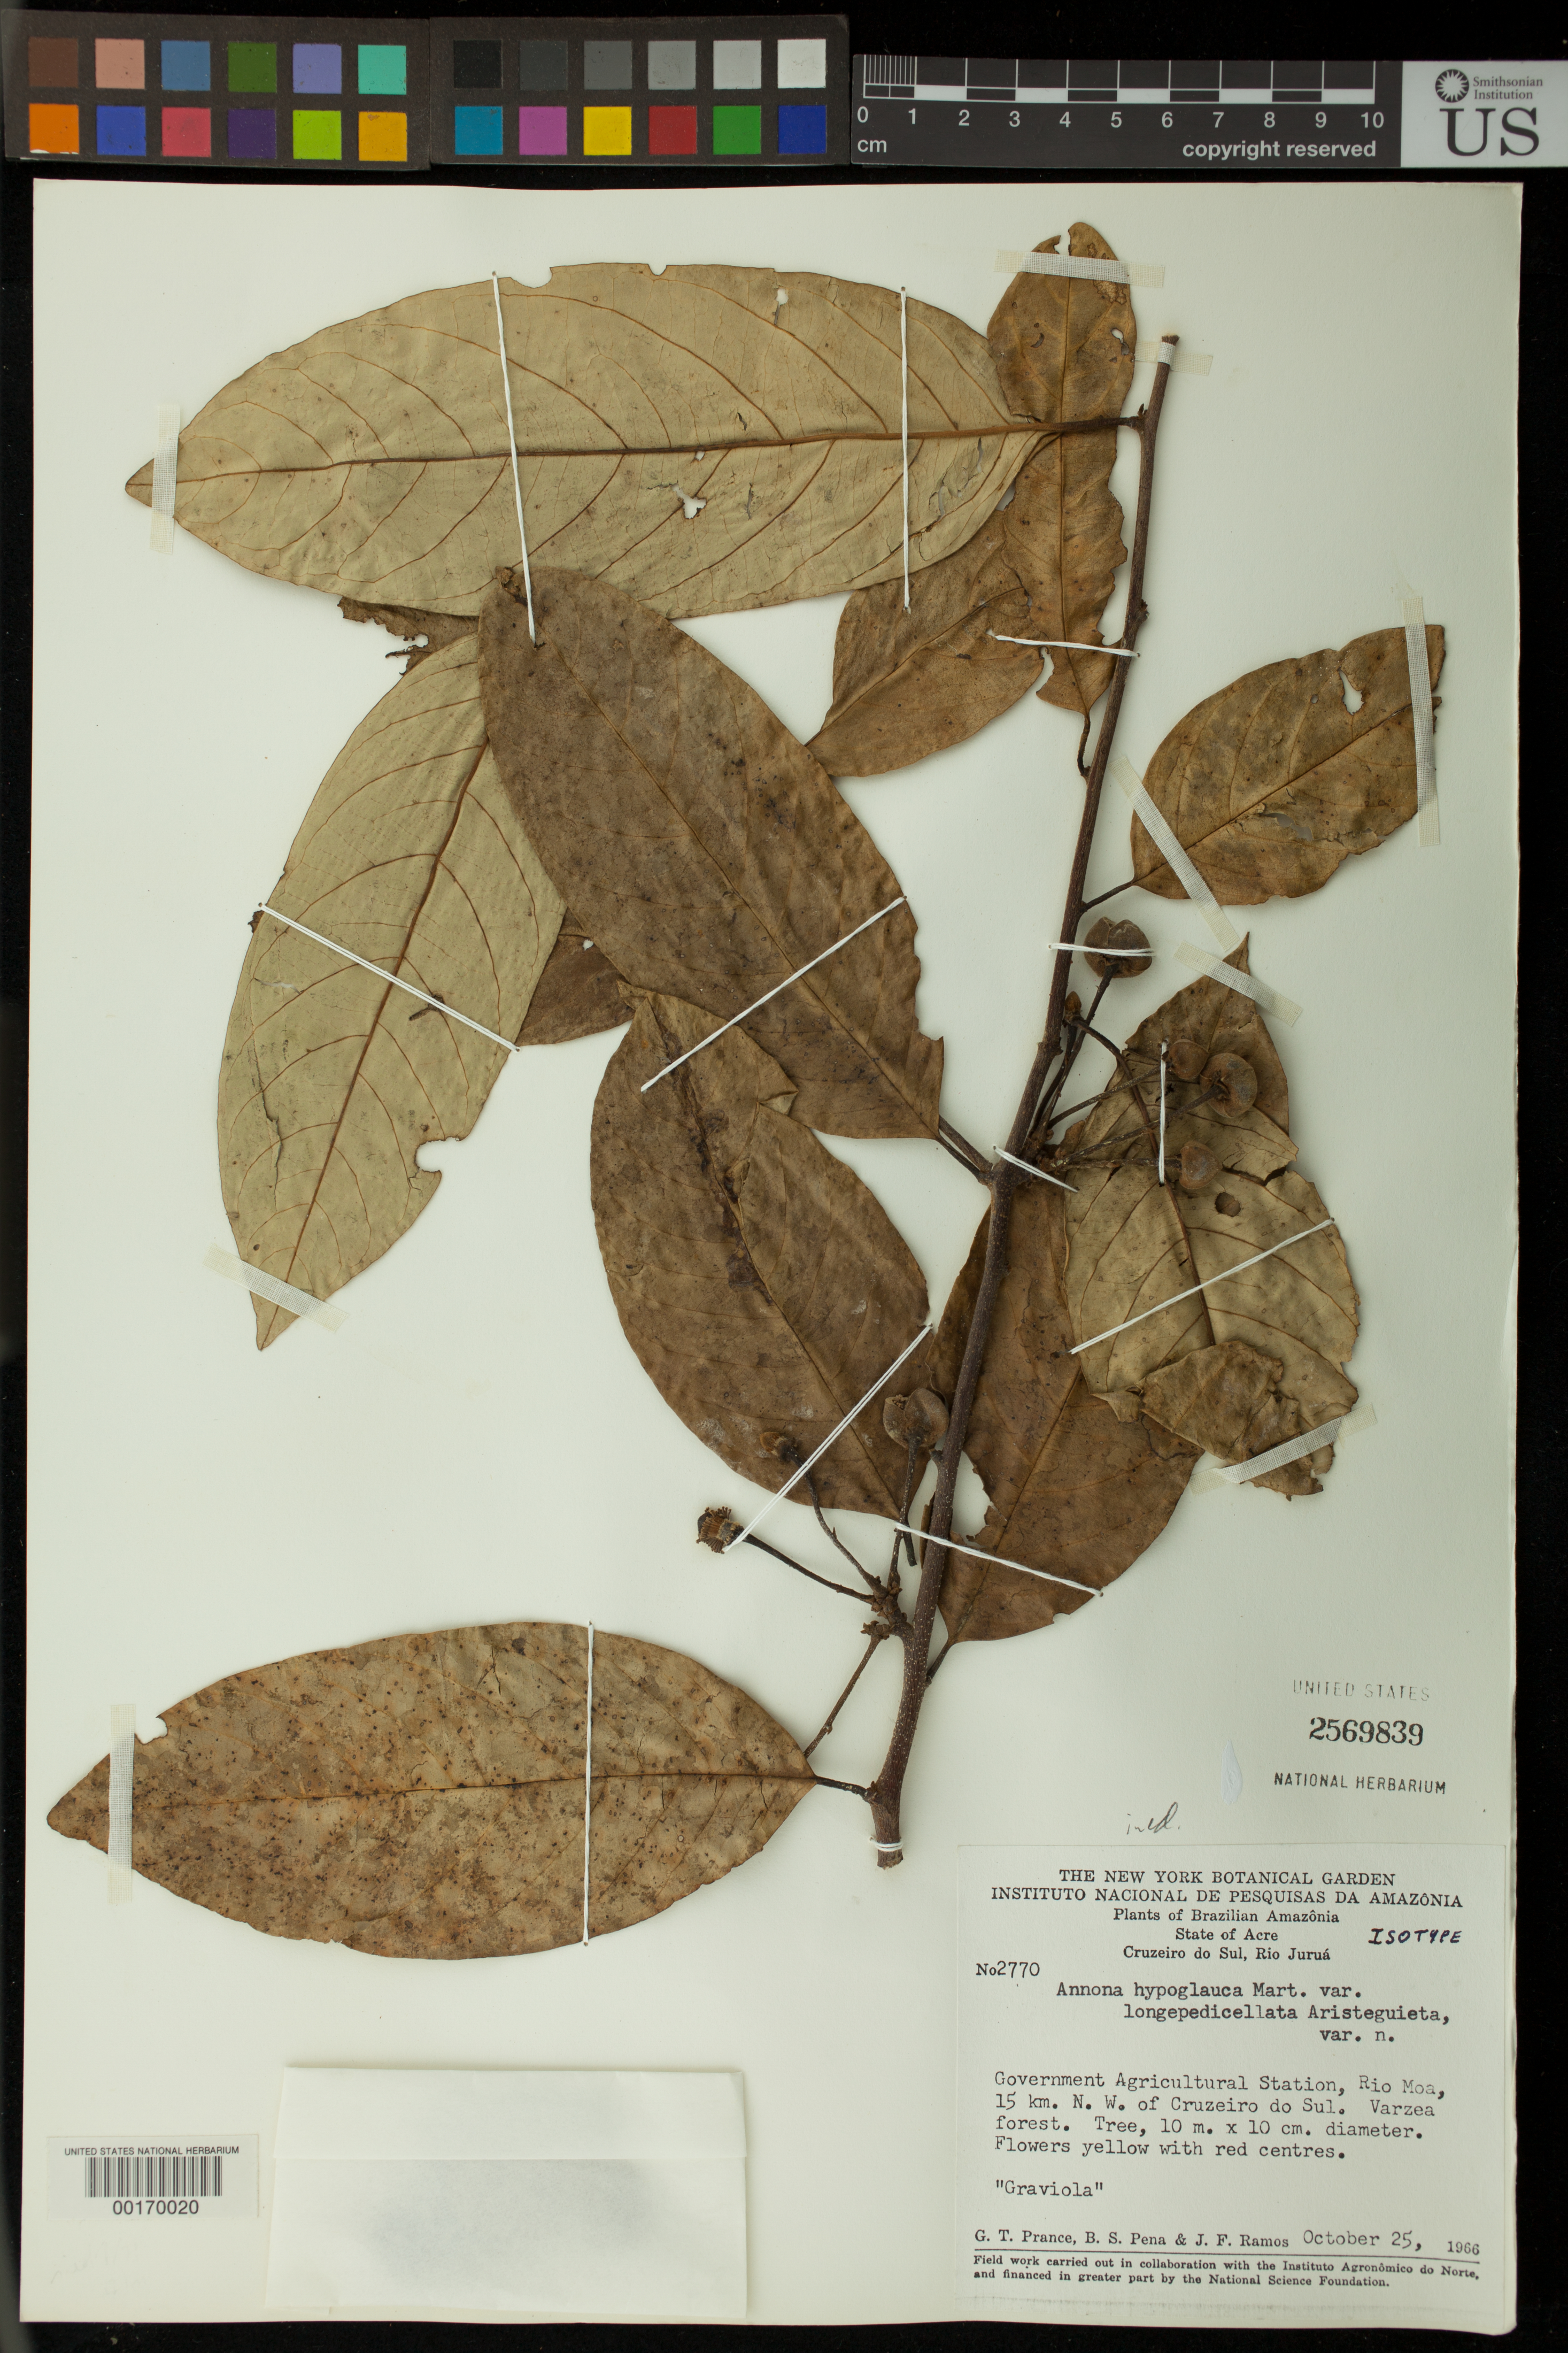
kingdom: Plantae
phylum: Tracheophyta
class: Magnoliopsida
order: Magnoliales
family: Annonaceae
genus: Annona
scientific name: Annona hypoglauca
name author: Mart.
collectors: G. T. Prance, B. S. Pena & J. F. Ramos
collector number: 2770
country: Brazil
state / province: Acre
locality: Government Agricultural Station, Rio Moa, 15 km NW of Cruzeiro do Sul, Rio Jurua.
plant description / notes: This specimen (Prance et al. 2770) annotated as "isotype" of Annona hypoglauca var. longepedicellata Aristeguieta, ined. 07/71;12/01 [still unpublished, Aug. 2015]. (Removed from the ined. types 12/01.); Common name: Graviola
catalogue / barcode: US 2569839